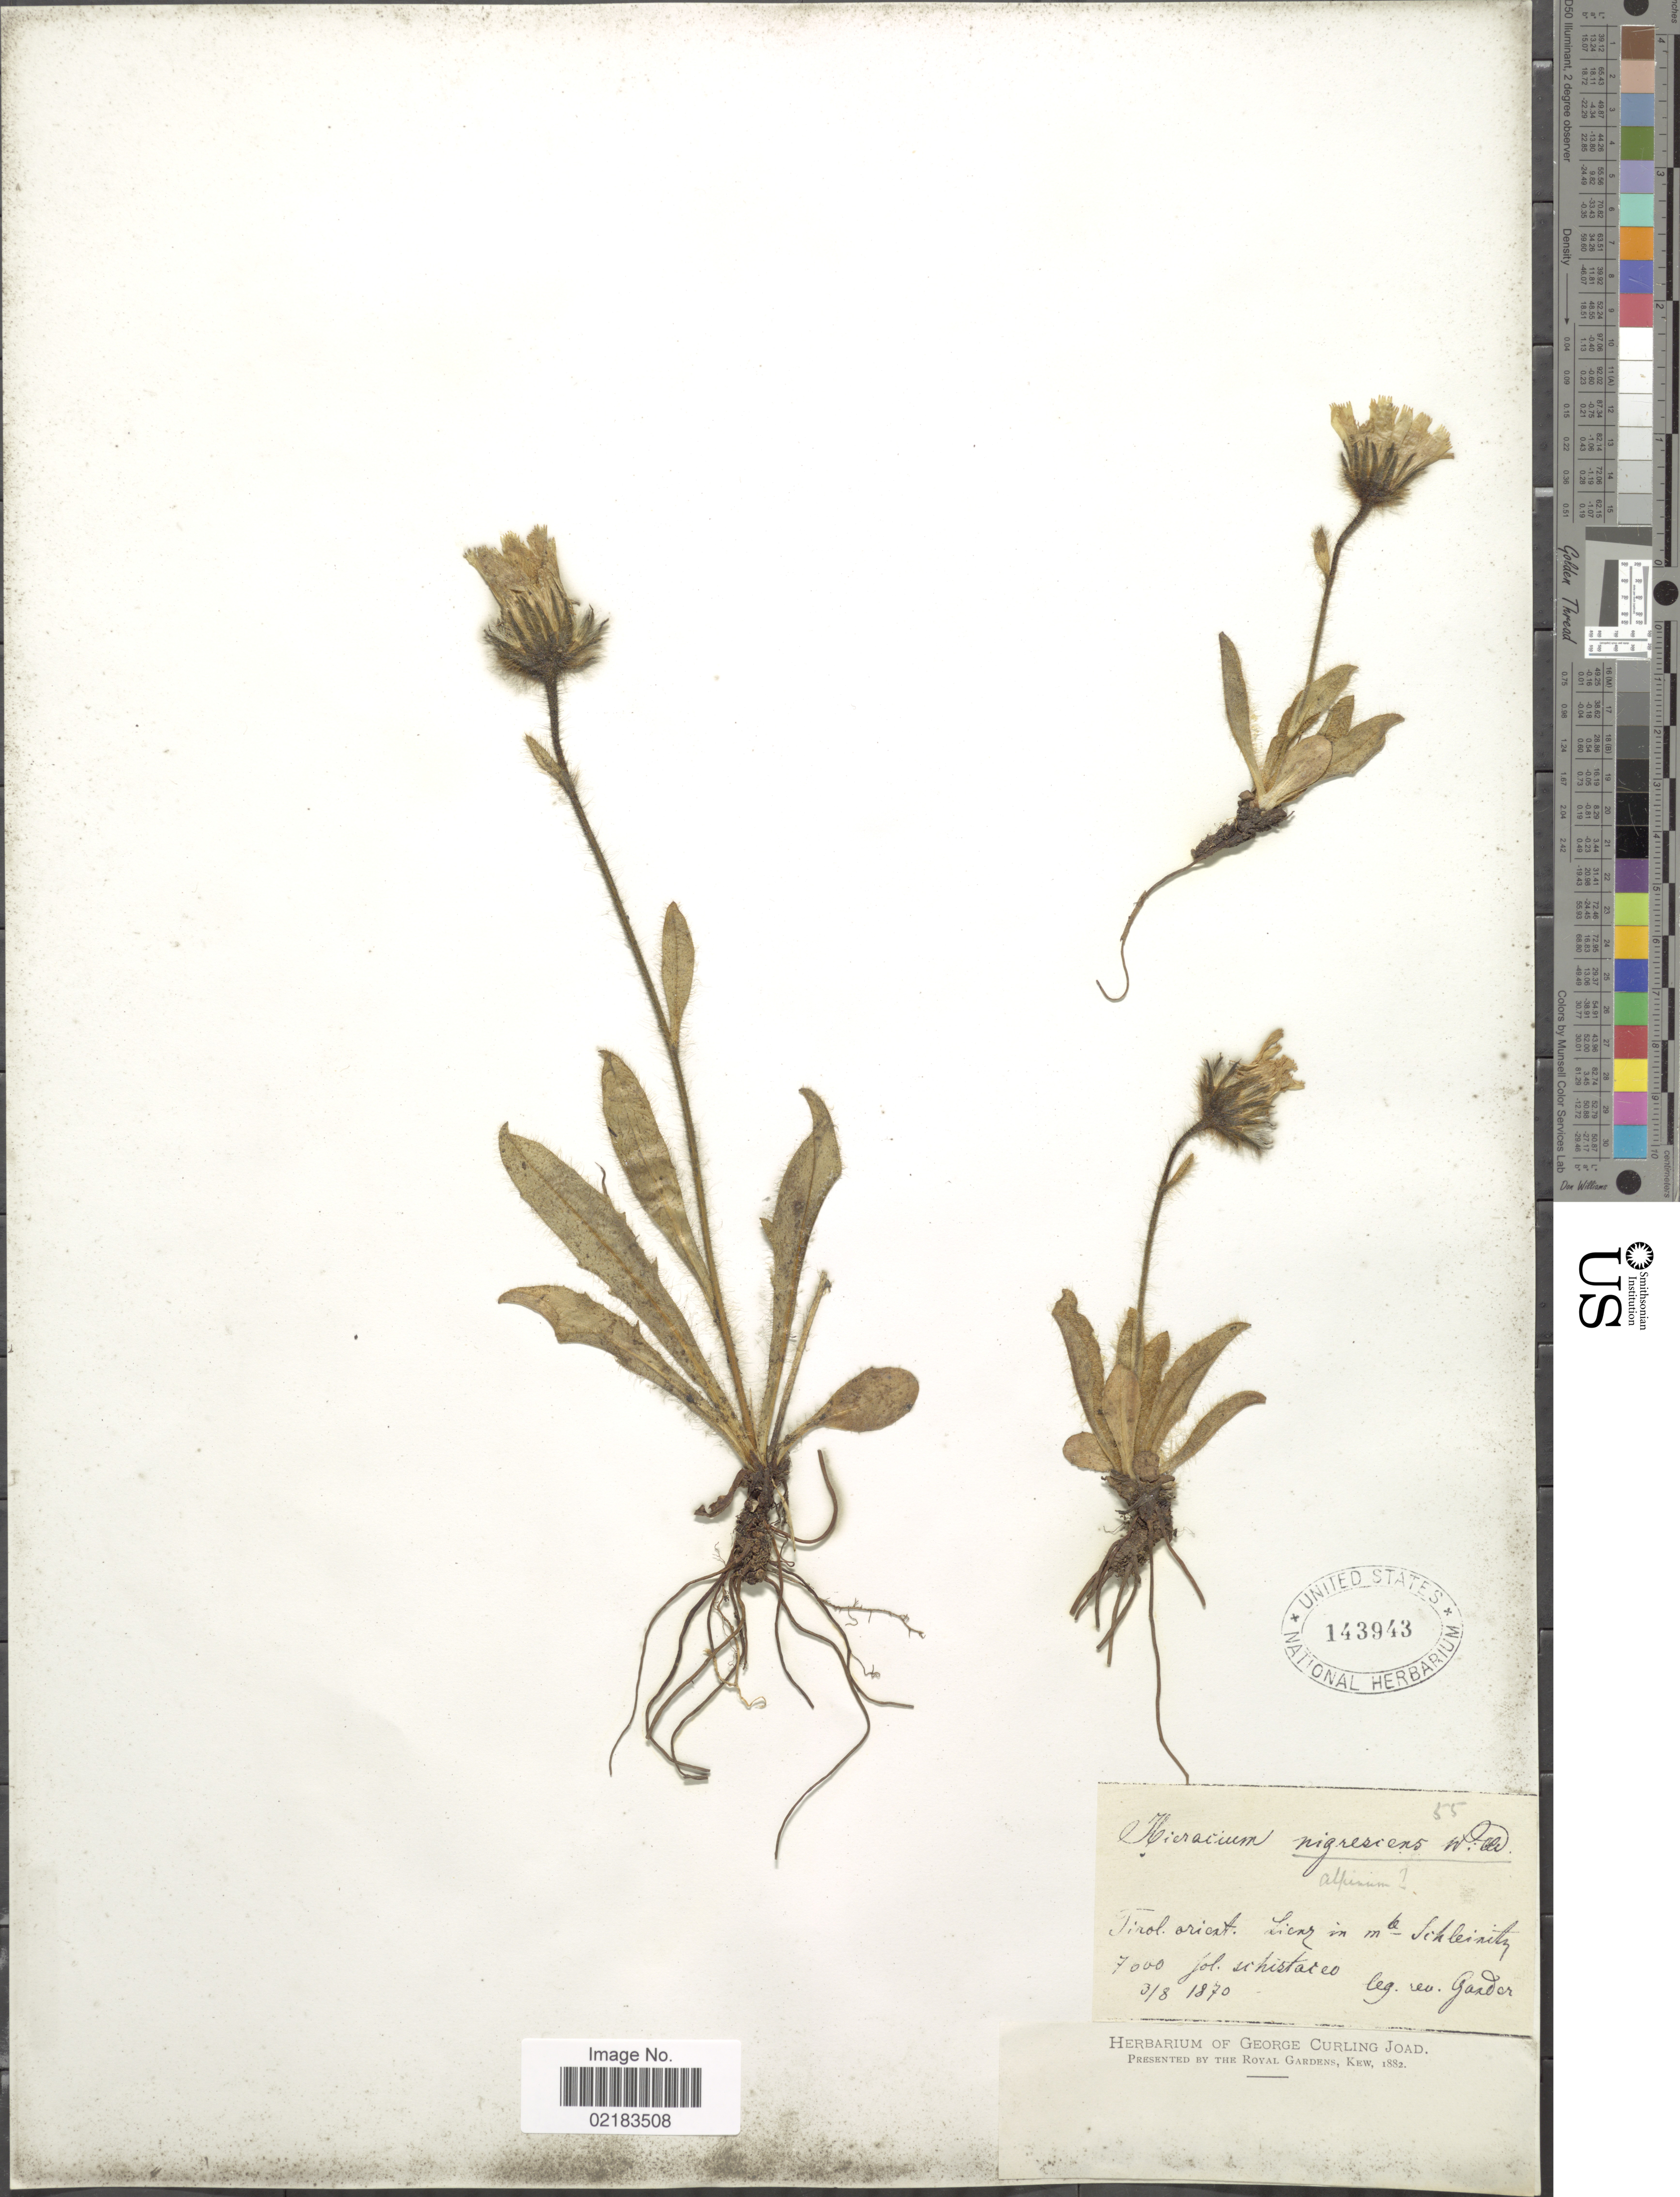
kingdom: Plantae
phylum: Tracheophyta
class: Magnoliopsida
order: Asterales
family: Asteraceae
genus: Hieracium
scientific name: Hieracium nigrescens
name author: Willd.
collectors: Gander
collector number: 55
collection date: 1870-08-03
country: Austria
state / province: Tirol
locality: Orient. Licz in mbo. Sicleinitz, jol. sihitareo [interpreted]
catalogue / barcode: US 143943